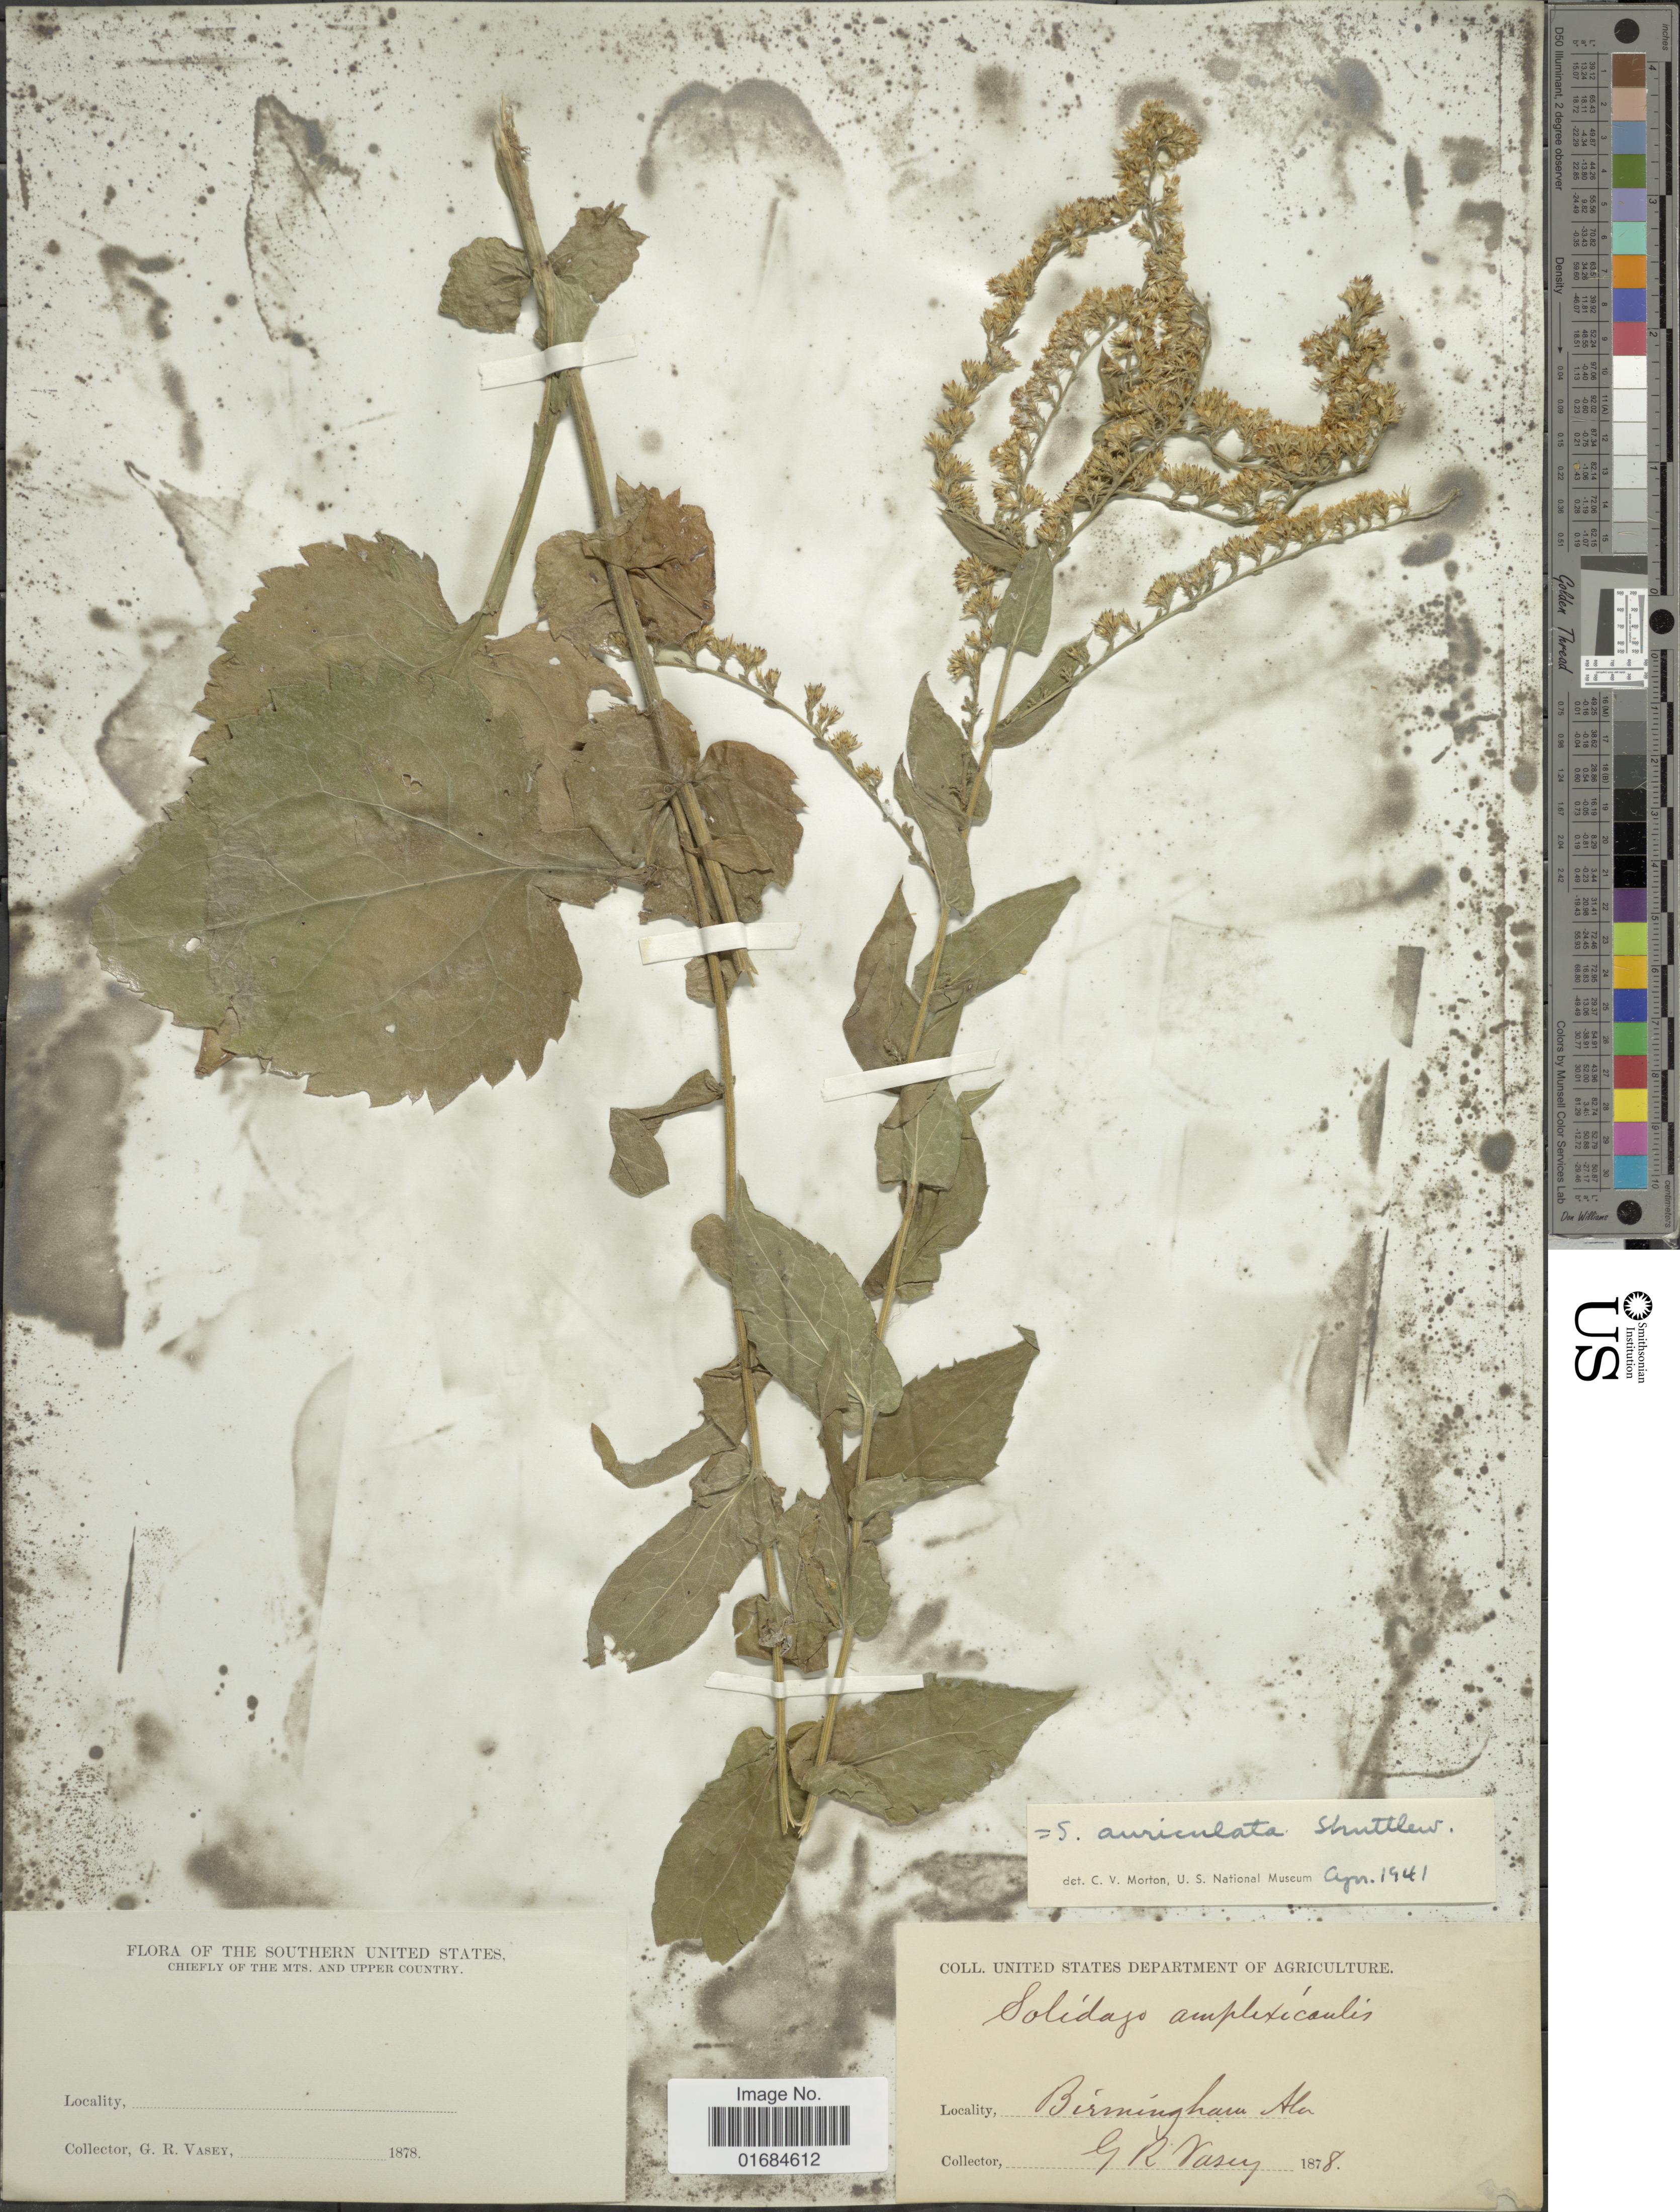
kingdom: Plantae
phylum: Tracheophyta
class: Magnoliopsida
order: Asterales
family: Asteraceae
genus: Solidago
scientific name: Solidago auriculata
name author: Shuttlew. ex S.F. Blake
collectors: G. R. Vasey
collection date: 1878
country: United States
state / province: Alabama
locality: Birmingham. The Southern United States, Chiefly of the Mts. and upper Country.